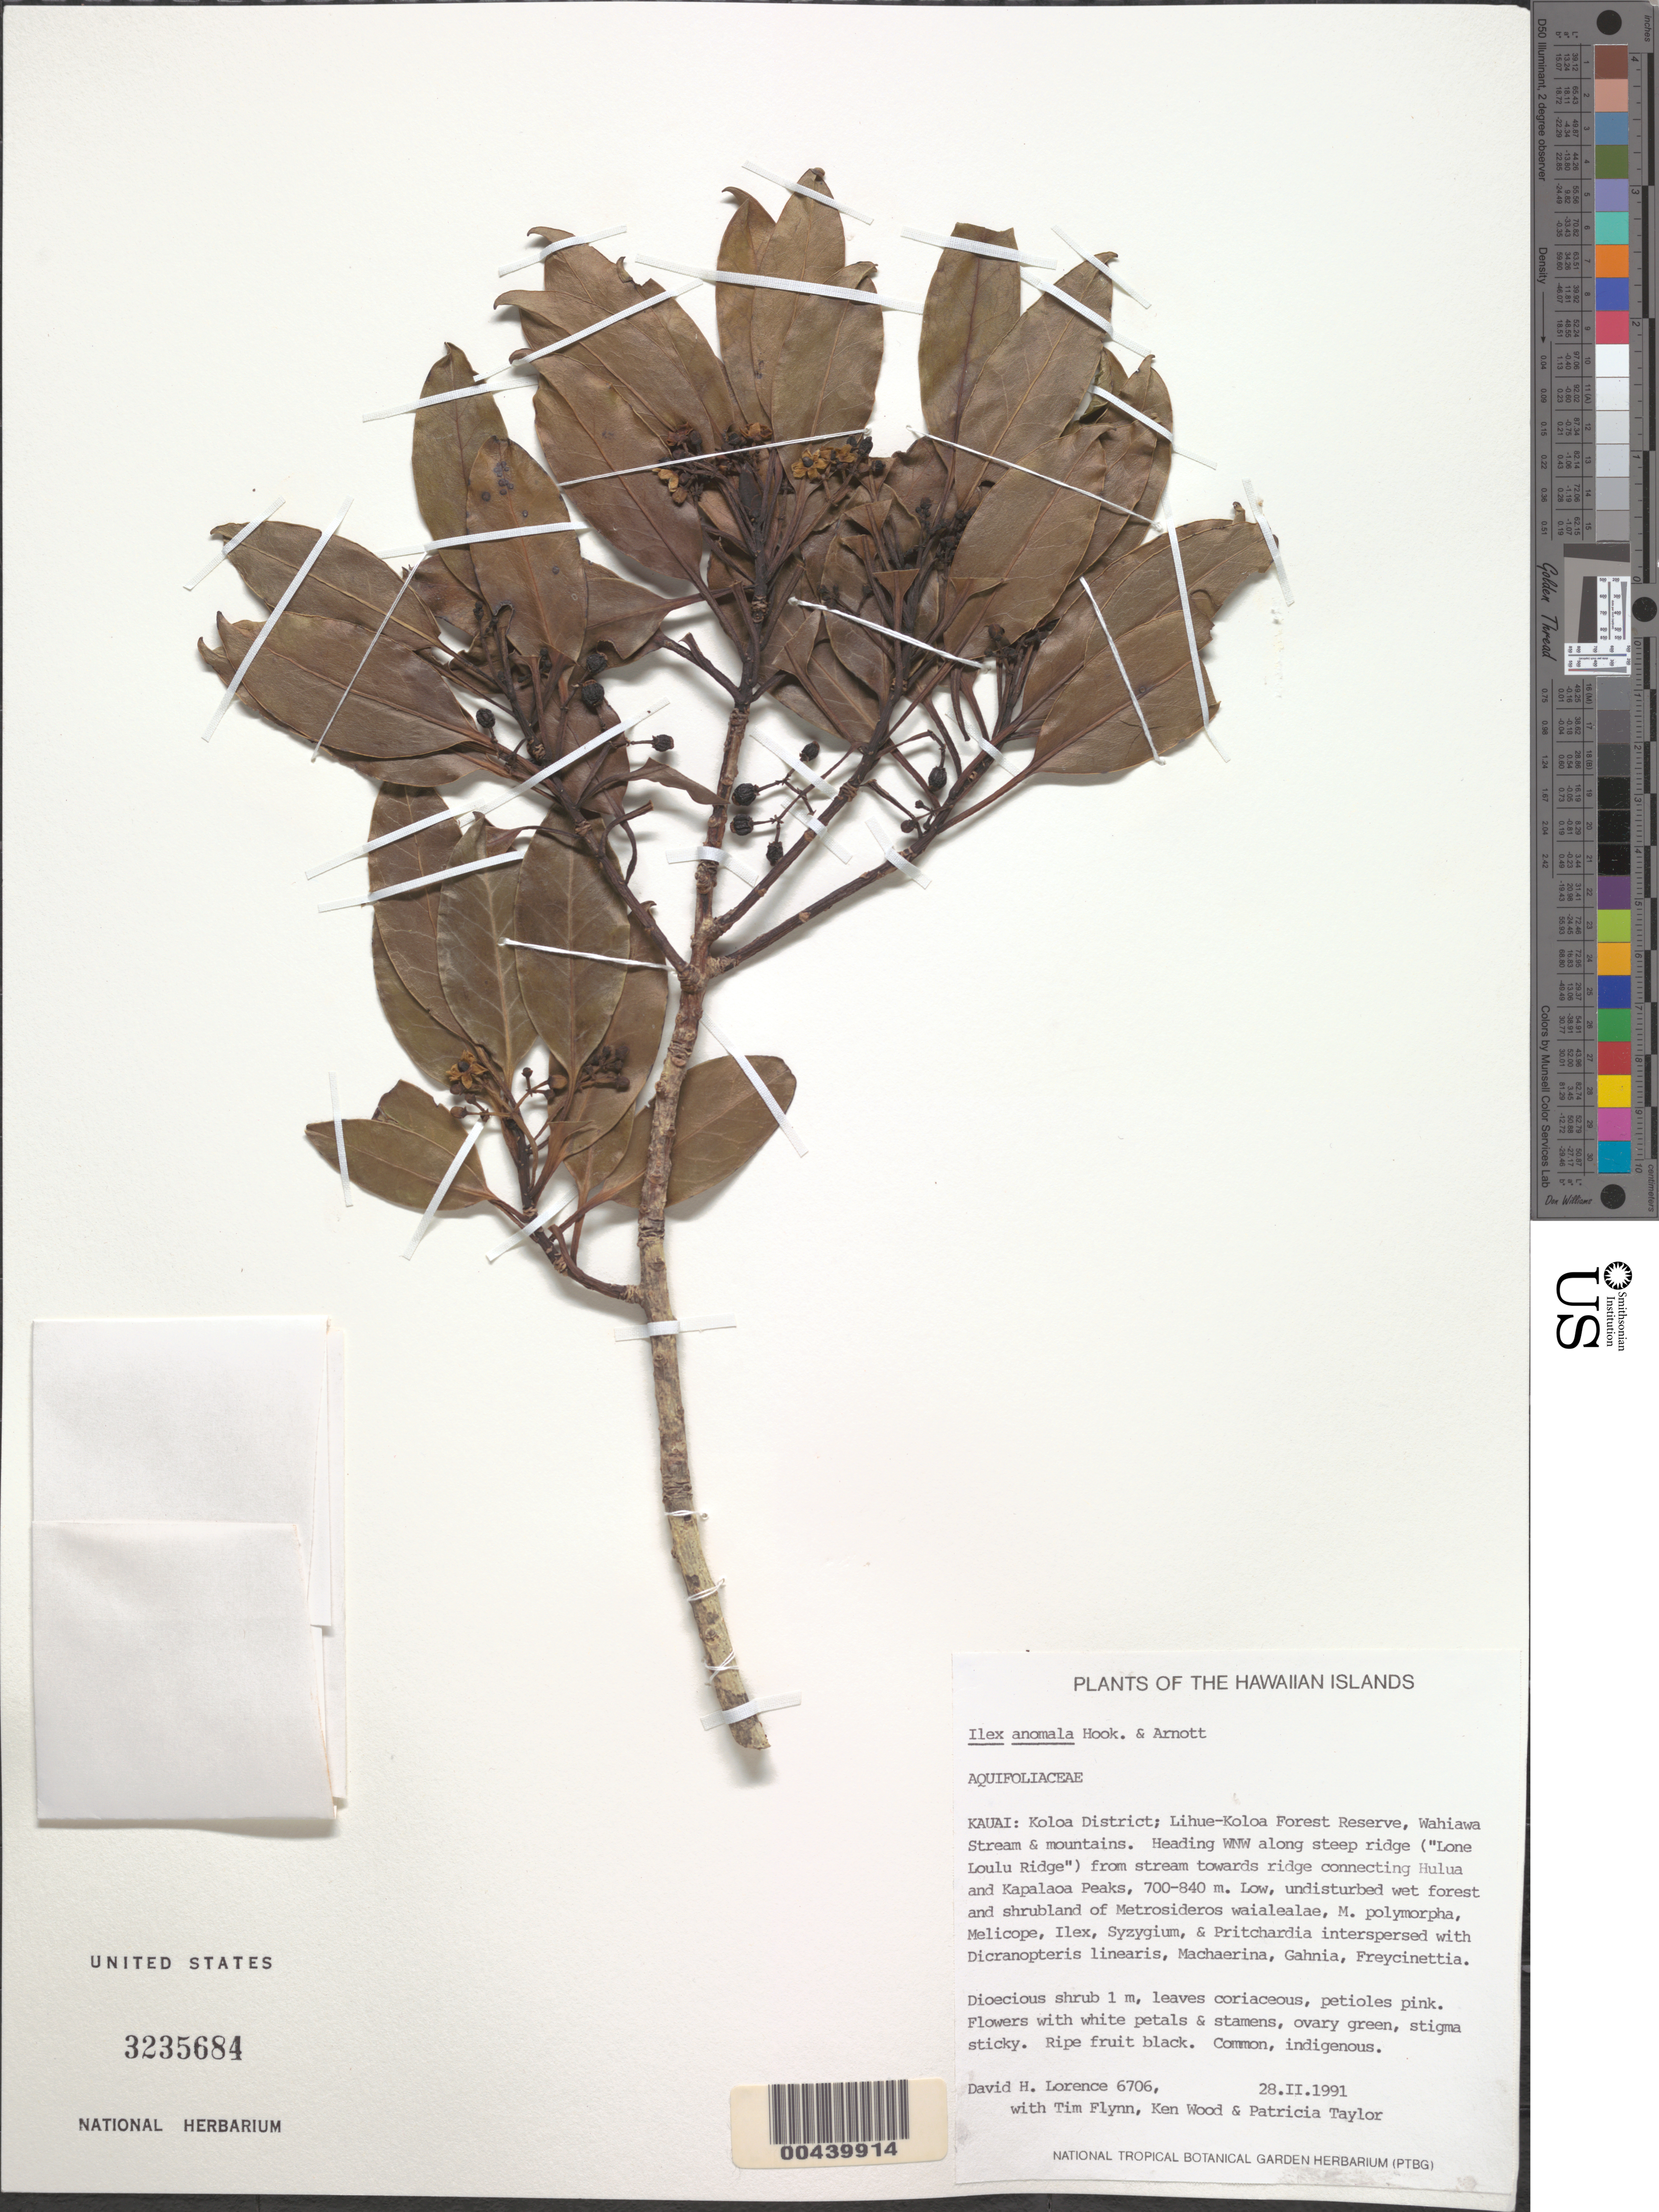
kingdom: Plantae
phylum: Tracheophyta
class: Magnoliopsida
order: Aquifoliales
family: Aquifoliaceae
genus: Ilex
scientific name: Ilex anomala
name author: Hook. & Arn.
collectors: D. Lorence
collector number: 6706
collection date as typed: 28 Feb 1991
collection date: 1991-02-28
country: United States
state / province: Hawaii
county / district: Kauai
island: Kaua'i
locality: Koloa Dist.; Lihue-Koloa For. Res., Wahiawa Stream & mntns. Heading WNW along steep ridge (Lone Loulu Ridge) from stream to...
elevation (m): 700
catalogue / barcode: US 3235684